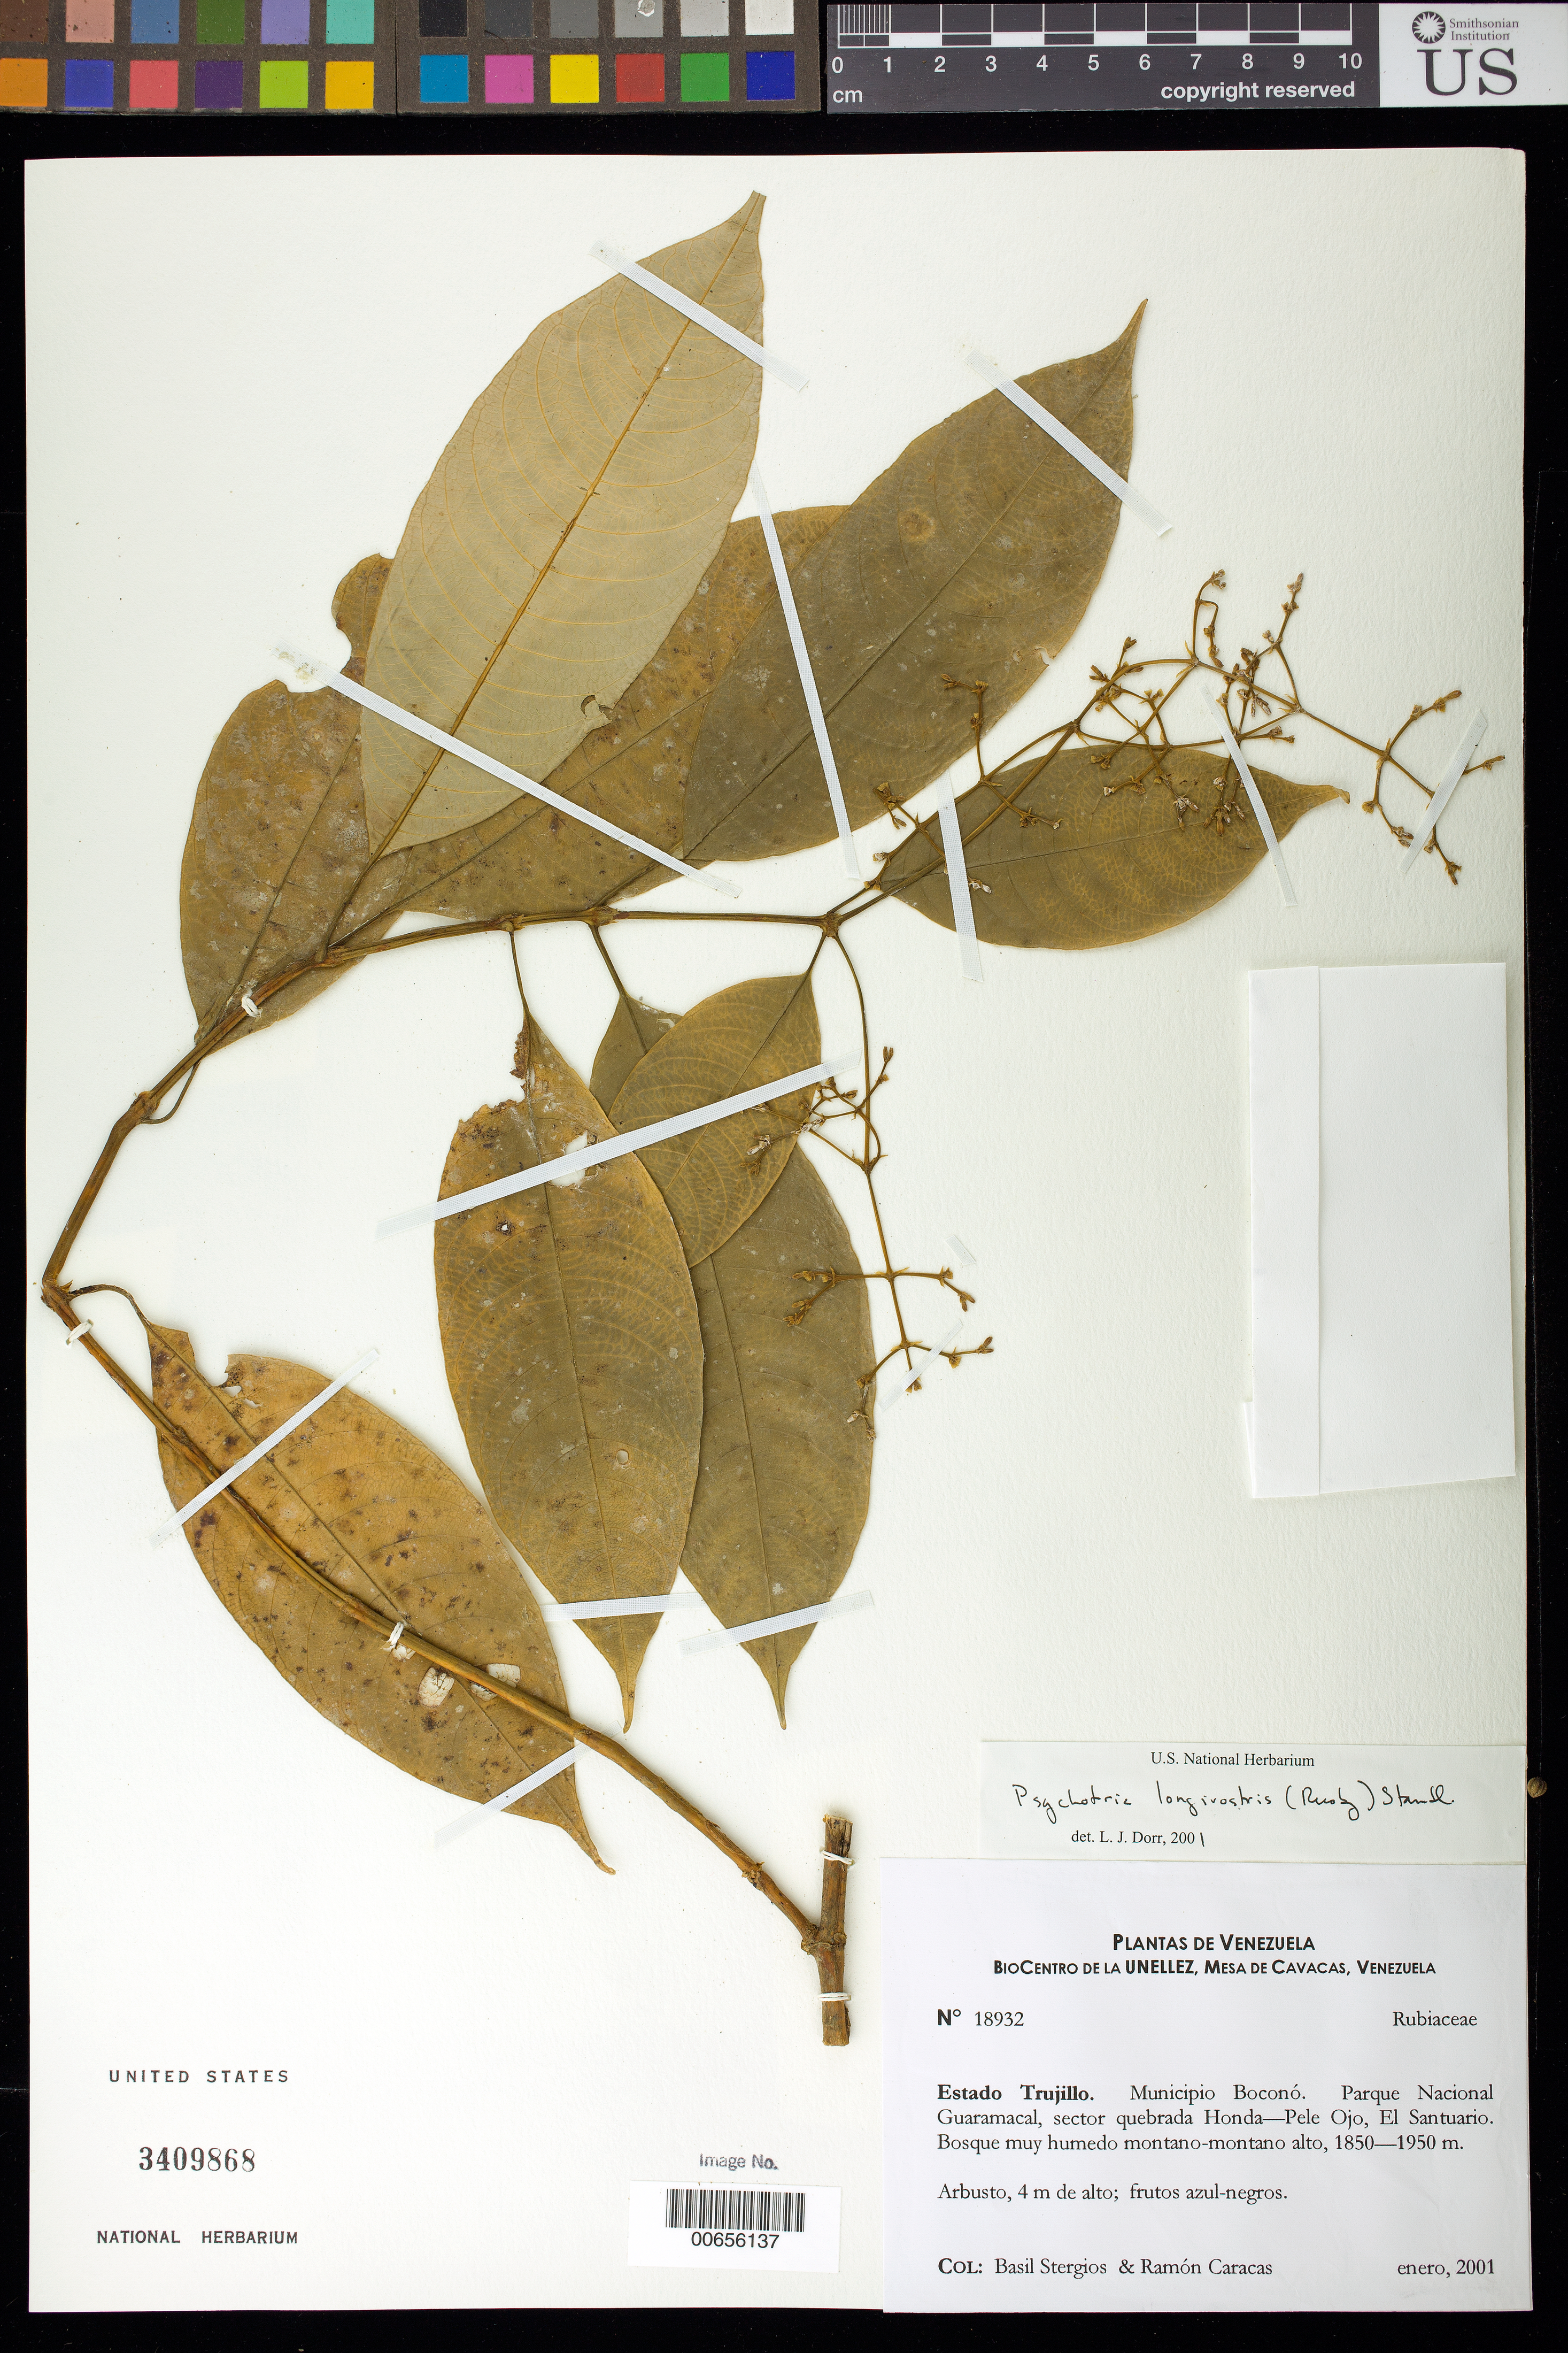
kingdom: Plantae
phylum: Tracheophyta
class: Magnoliopsida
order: Gentianales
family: Rubiaceae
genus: Psychotria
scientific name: Psychotria longirostris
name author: (Rusby) Standl.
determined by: Dorr, L. J., (BOT), Smithsonian Institution - National Museum of Natural History (UNITED STATES)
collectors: B. G. Stergios & R. Caracas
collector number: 18932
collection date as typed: Jan 2001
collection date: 2001-01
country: Venezuela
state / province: Trujillo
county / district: Boconó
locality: Parque Nacional Guaramacal, sector quebrada Honda-Pele Ojo, El Santuario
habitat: Bosque muy húmedo montano-montano alto.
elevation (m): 1850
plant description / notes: MO, MY, NY, PORT, US, VEN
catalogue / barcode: US 3409868